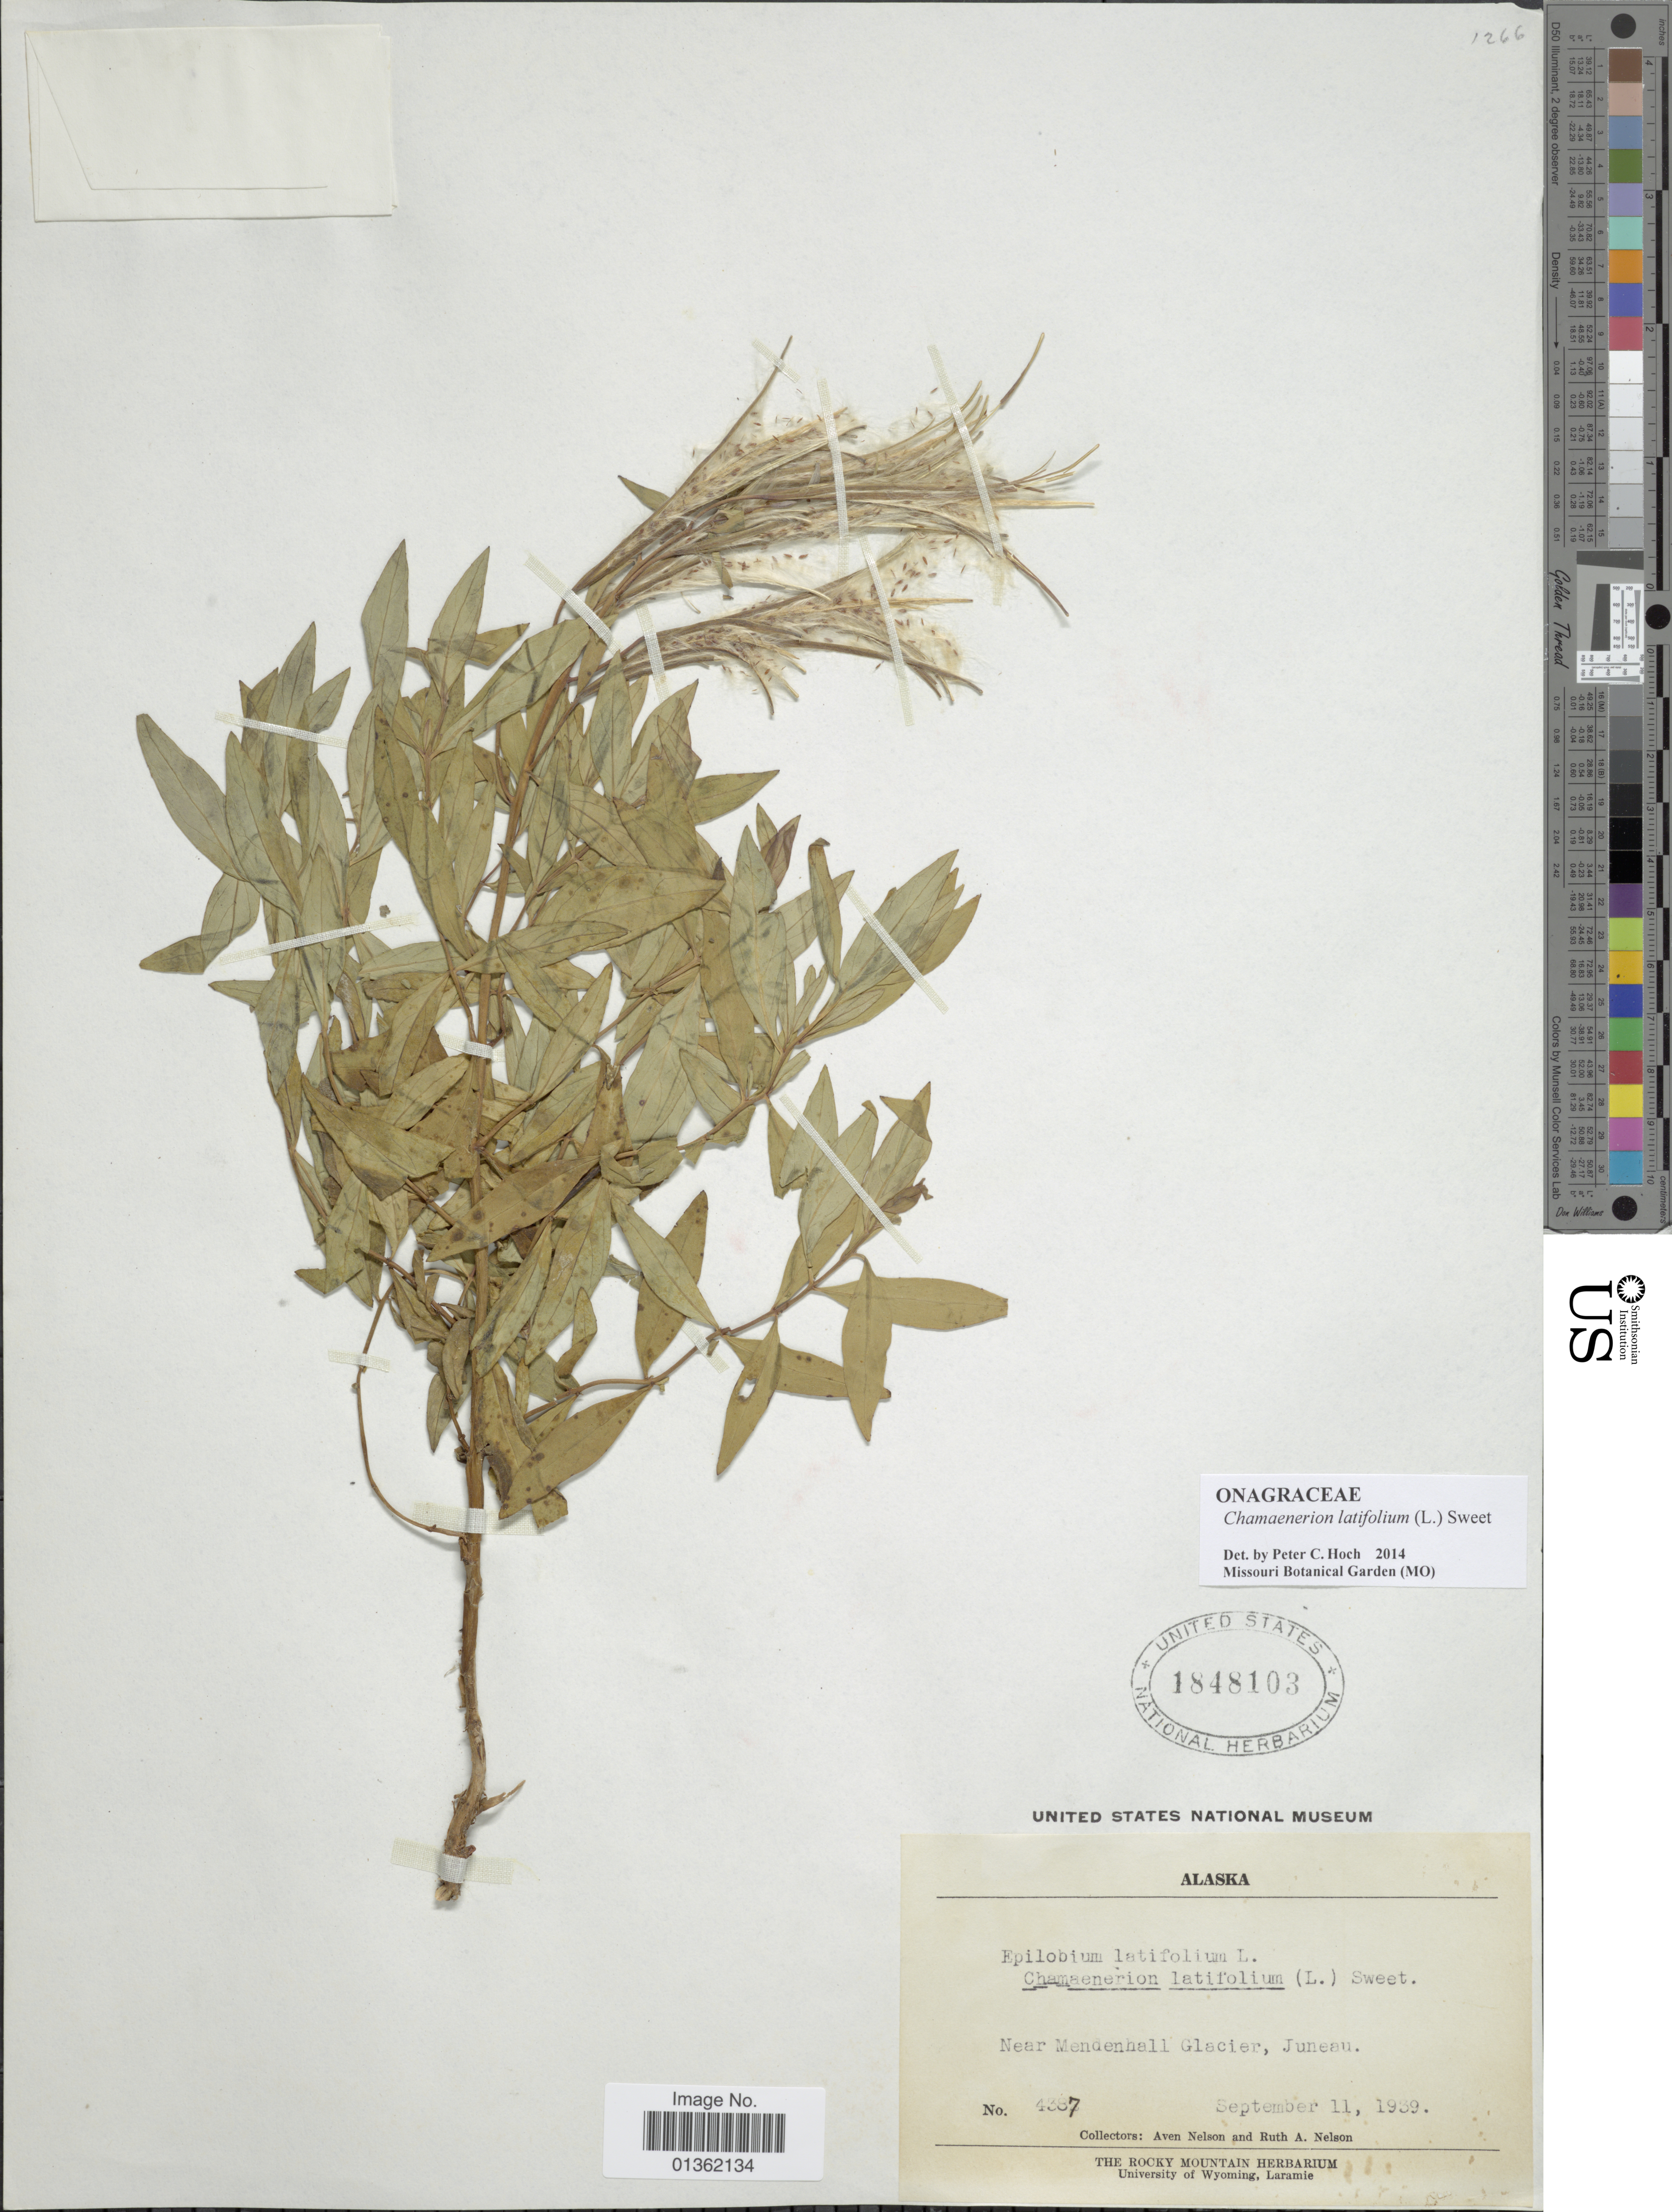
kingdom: Plantae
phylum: Tracheophyta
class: Magnoliopsida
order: Myrtales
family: Onagraceae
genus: Chamaenerion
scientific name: Chamaenerion latifolium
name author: (L.) Th. Fr. & Lange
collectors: A. Nelson & R. A. Nelson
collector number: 4387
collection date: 1939-09-11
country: United States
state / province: Alaska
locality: Near Mendenhall Glacier, Juneau.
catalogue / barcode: US 1848103